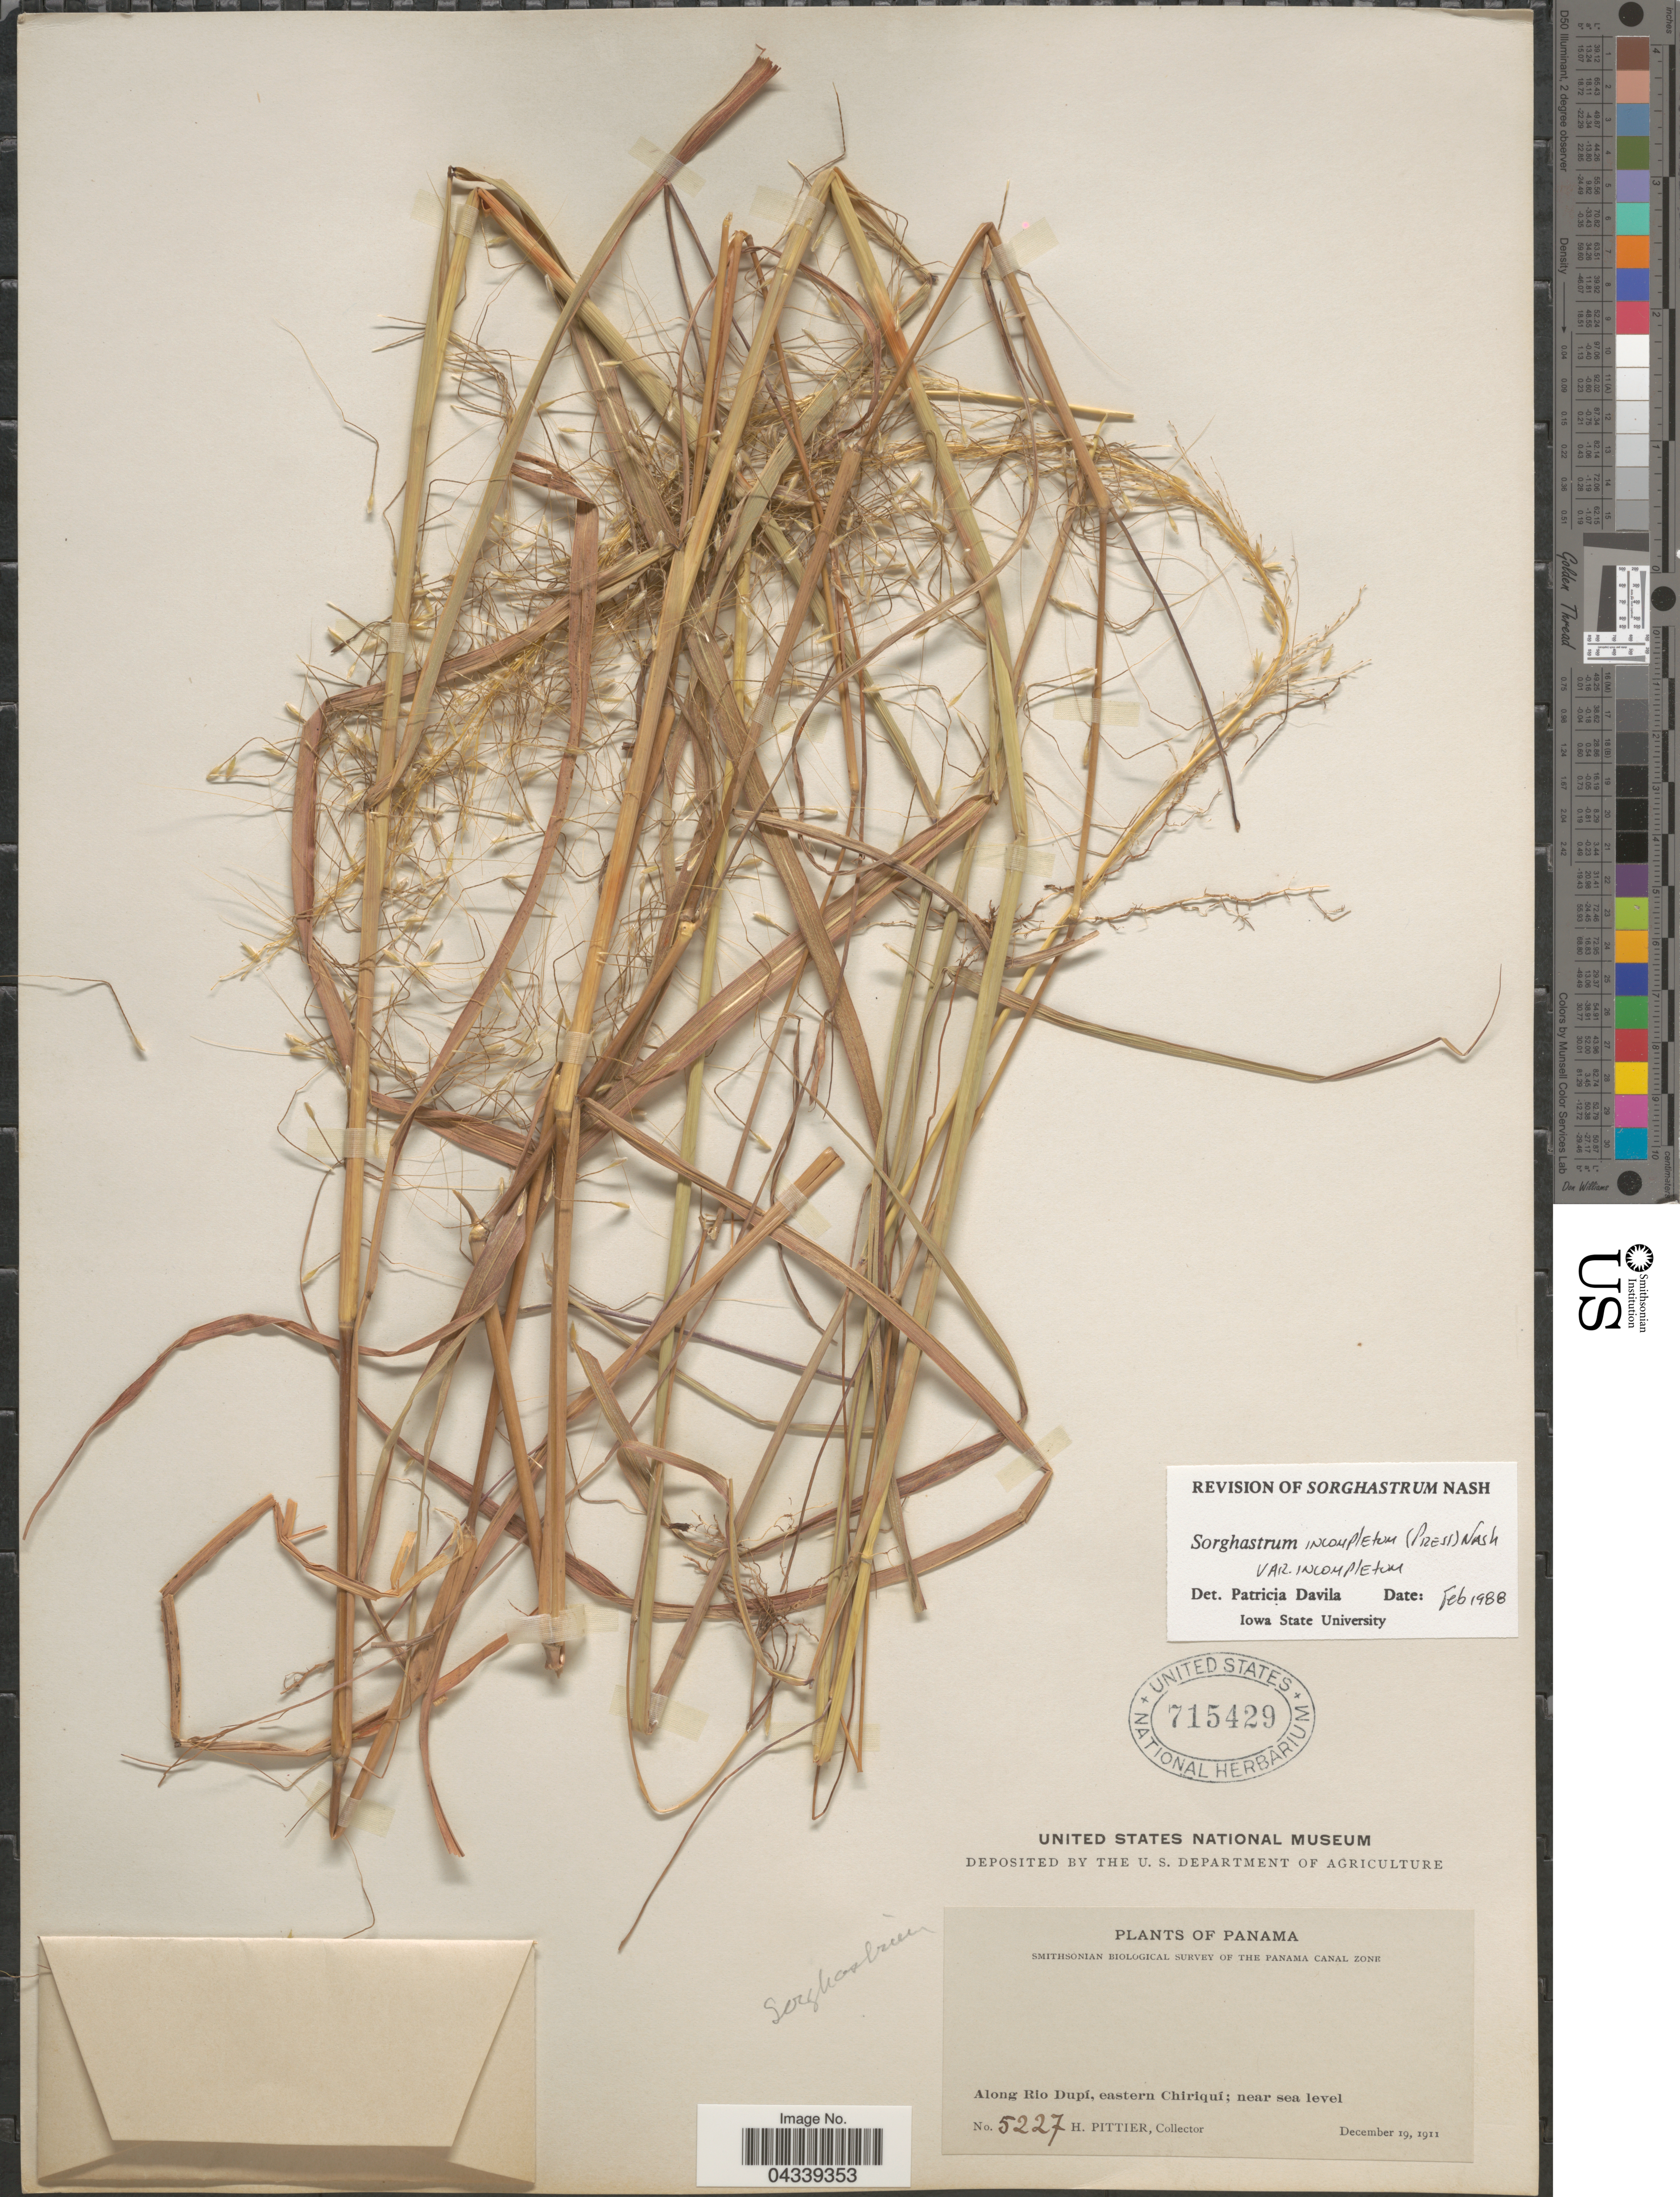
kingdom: Plantae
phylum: Tracheophyta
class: Liliopsida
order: Poales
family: Poaceae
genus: Sorghastrum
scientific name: Sorghastrum incompletum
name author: (J. Presl) Nash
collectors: H. F. Pittier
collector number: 5227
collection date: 1911-12-19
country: Panama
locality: Smithsonian Biological Survey of the Panama Canal Zone. Along Rio Dupí, eastern Chiriquí.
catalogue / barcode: US 715429